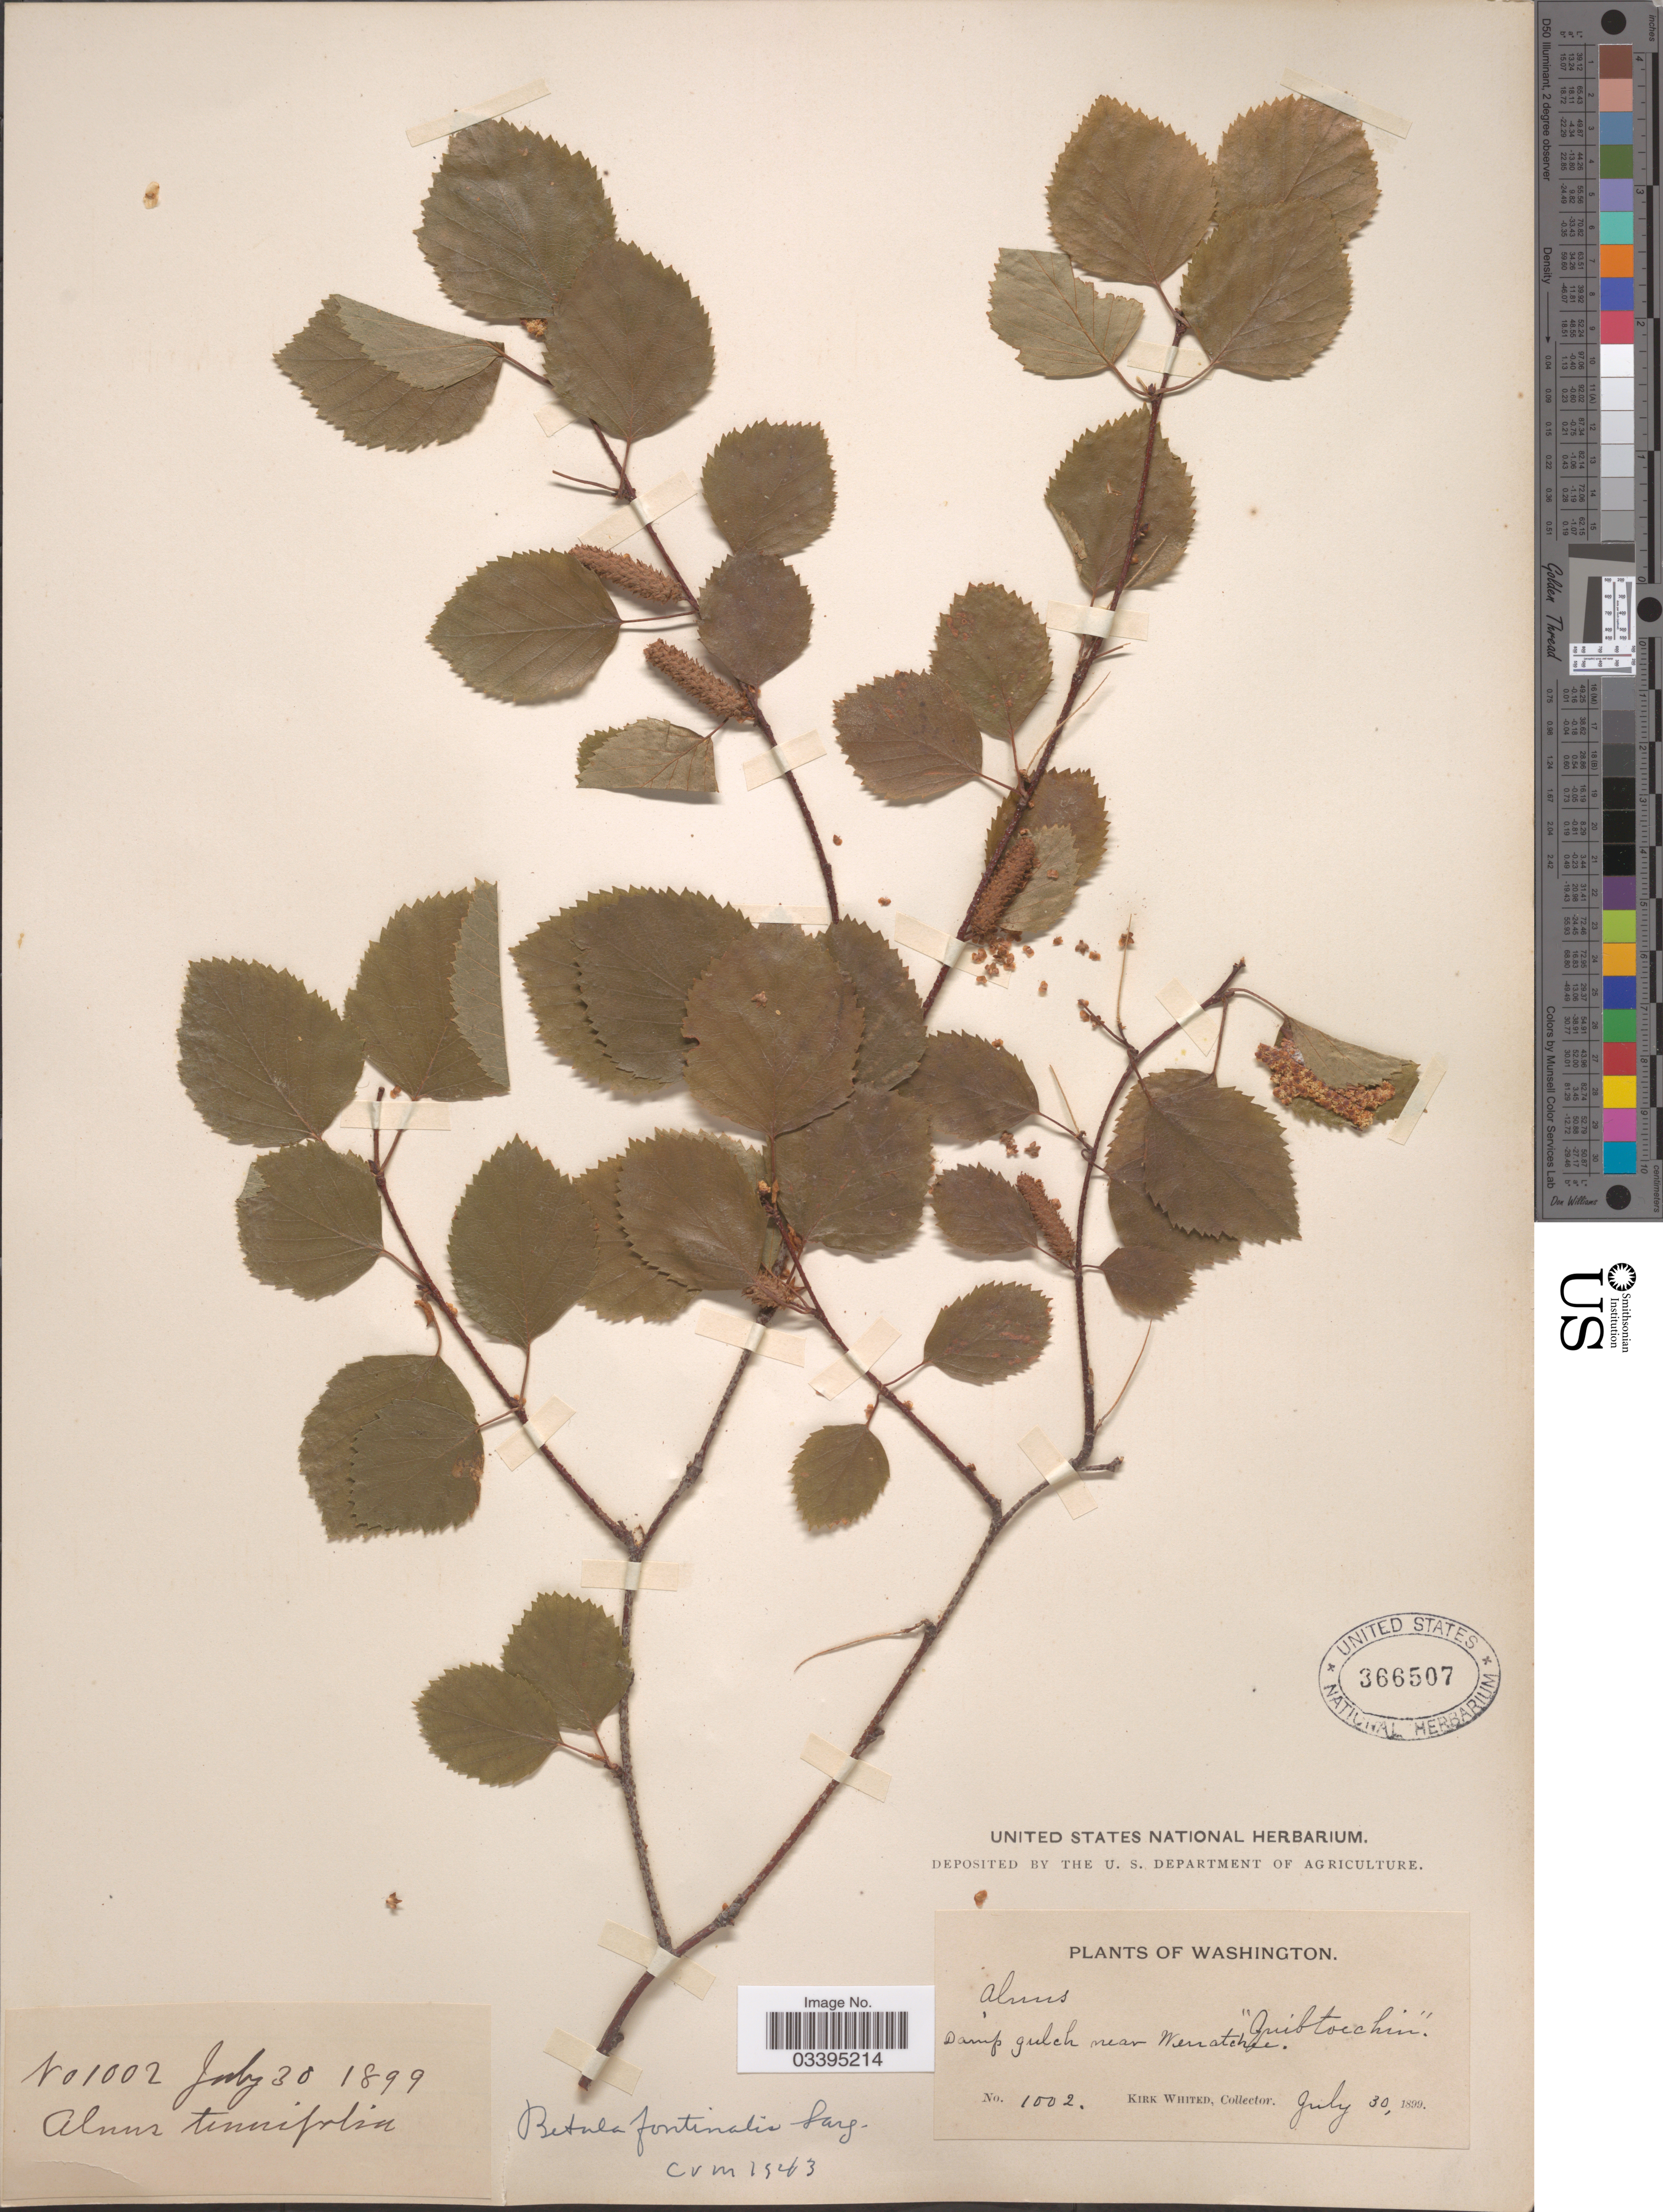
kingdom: Plantae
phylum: Tracheophyta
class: Magnoliopsida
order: Fagales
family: Betulaceae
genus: Betula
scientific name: Betula fontinalis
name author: Sarg.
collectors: K. Whited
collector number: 1002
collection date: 1899-07-30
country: United States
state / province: Washington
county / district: Chelan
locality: Damp gulch near Wenatchee.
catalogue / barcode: US 366507